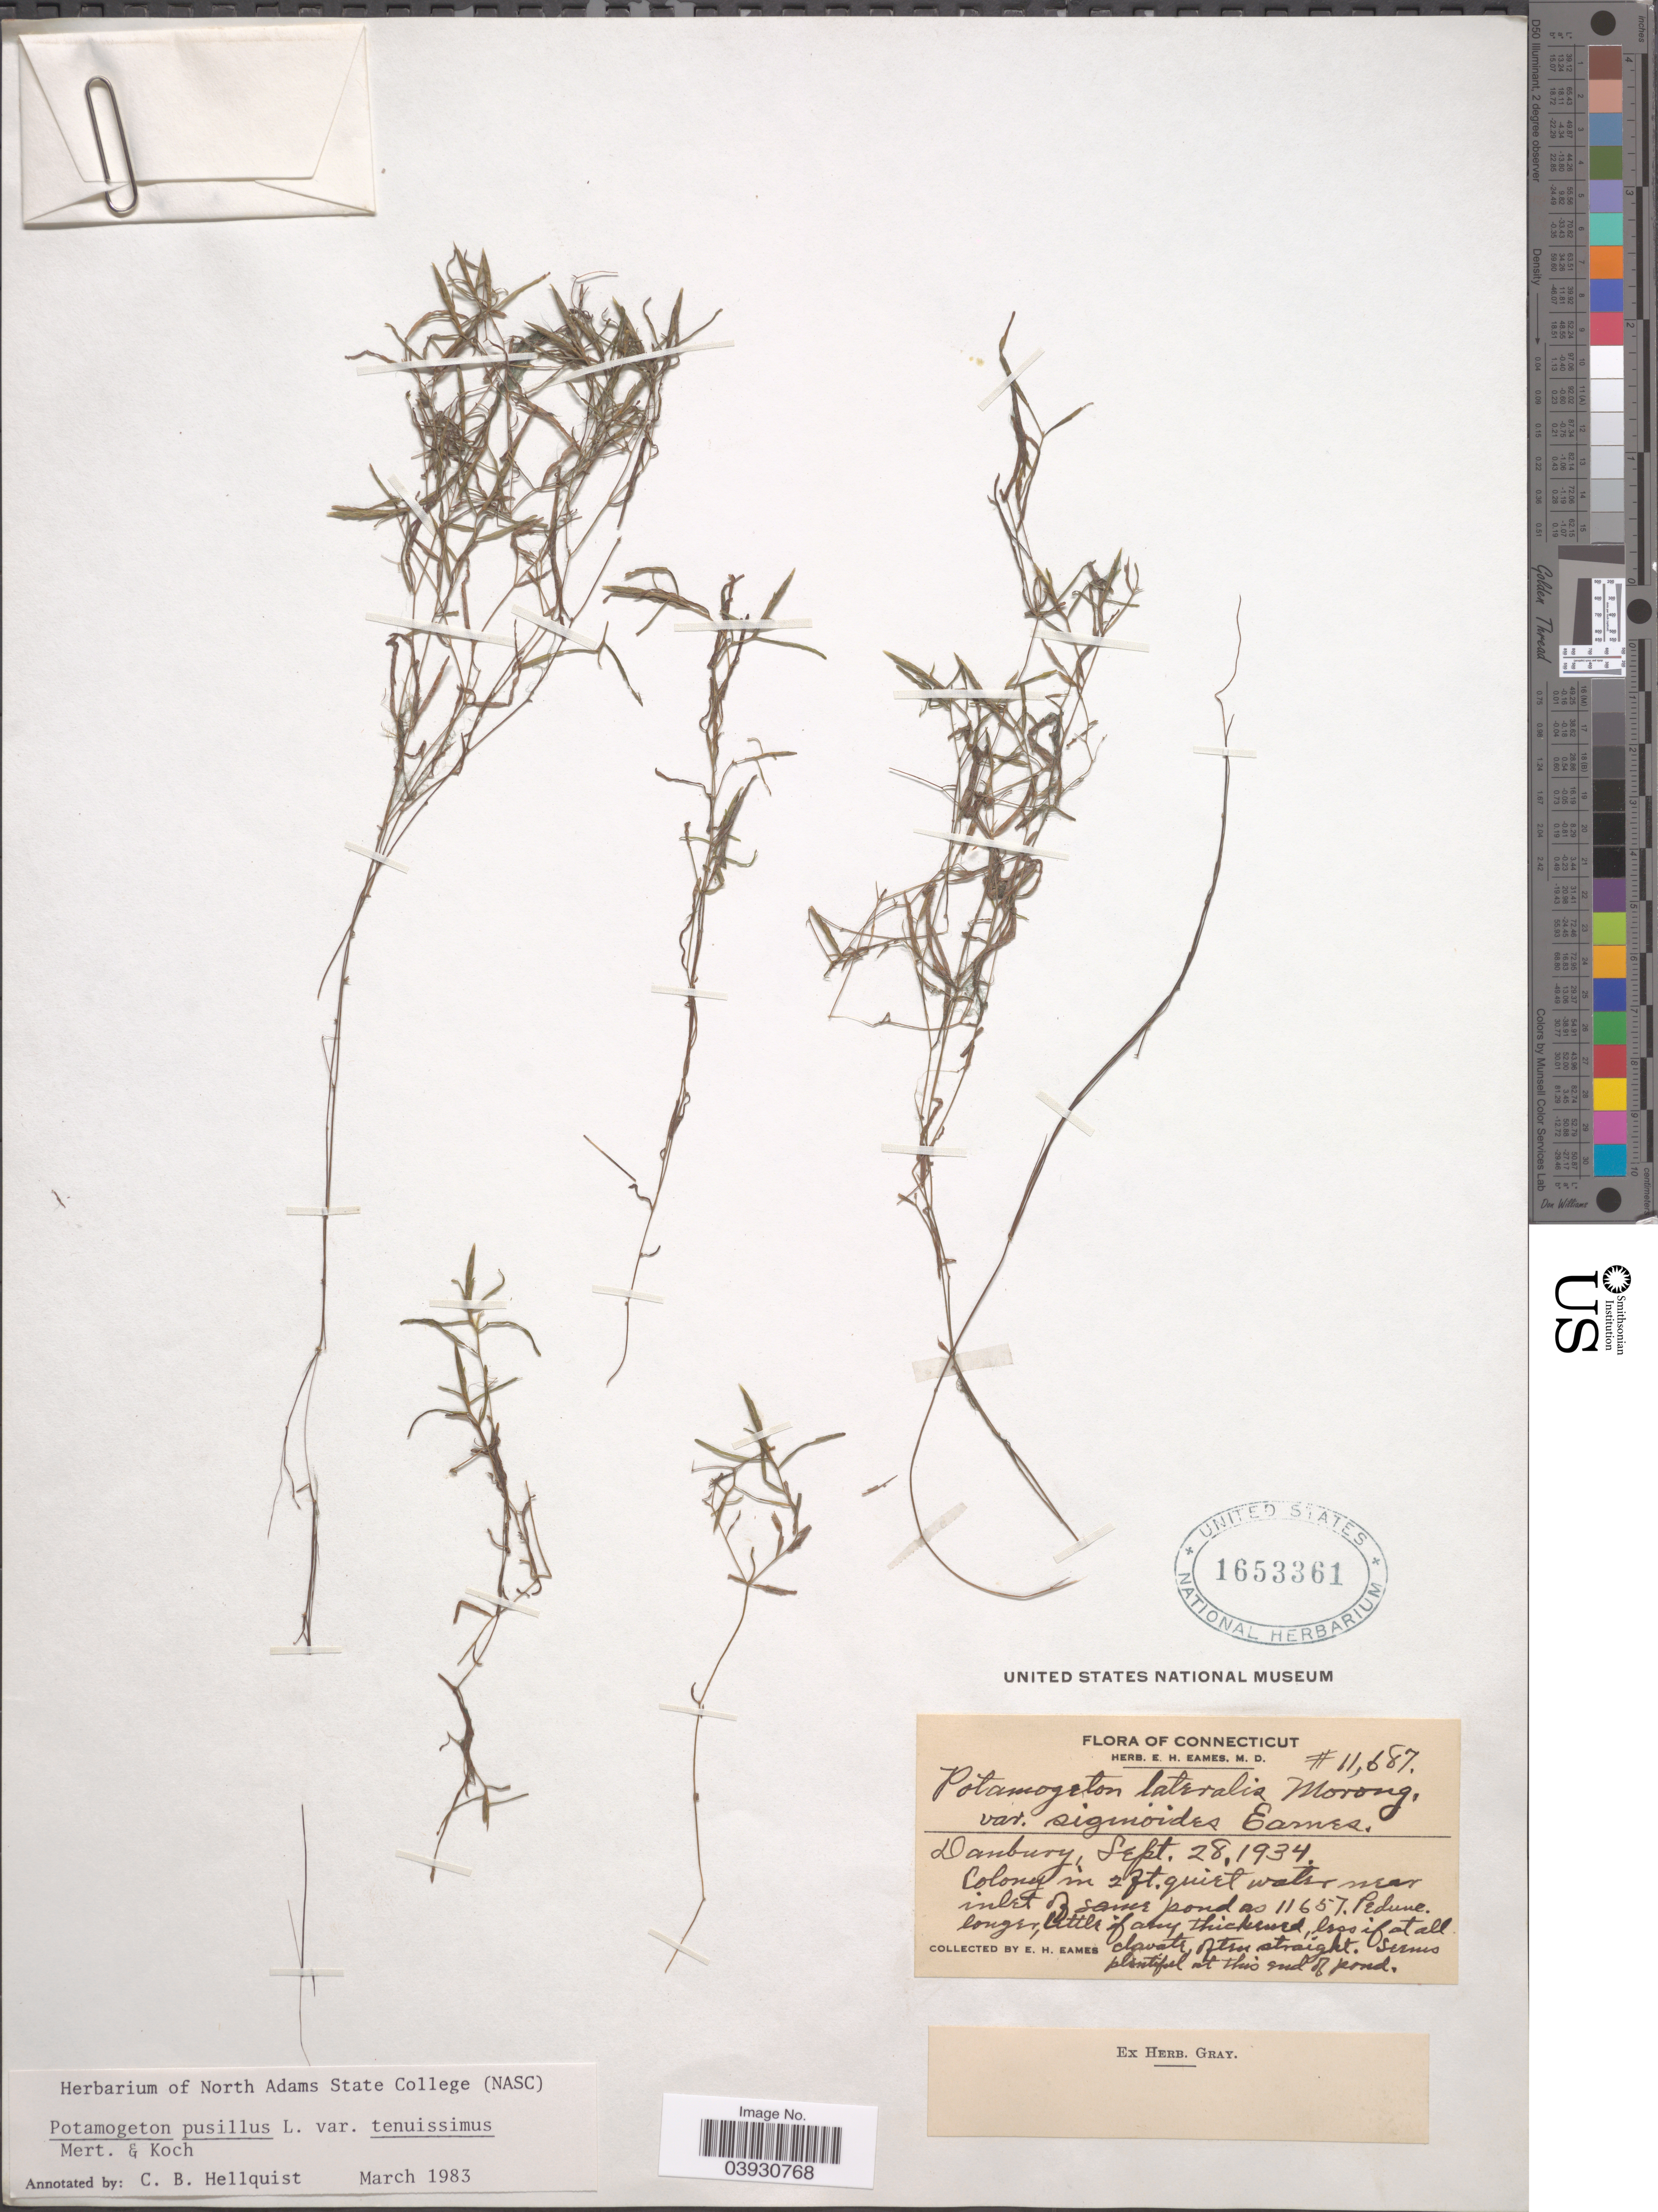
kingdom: Plantae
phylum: Tracheophyta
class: Liliopsida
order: Alismatales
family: Potamogetonaceae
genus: Potamogeton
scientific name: Potamogeton pusillus var. colpophilus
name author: Fernald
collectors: E. H. Eames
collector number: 11687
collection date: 1934-09-28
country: United States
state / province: Connecticut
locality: Danbury. Near inlet of same pond.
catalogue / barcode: US 1653361